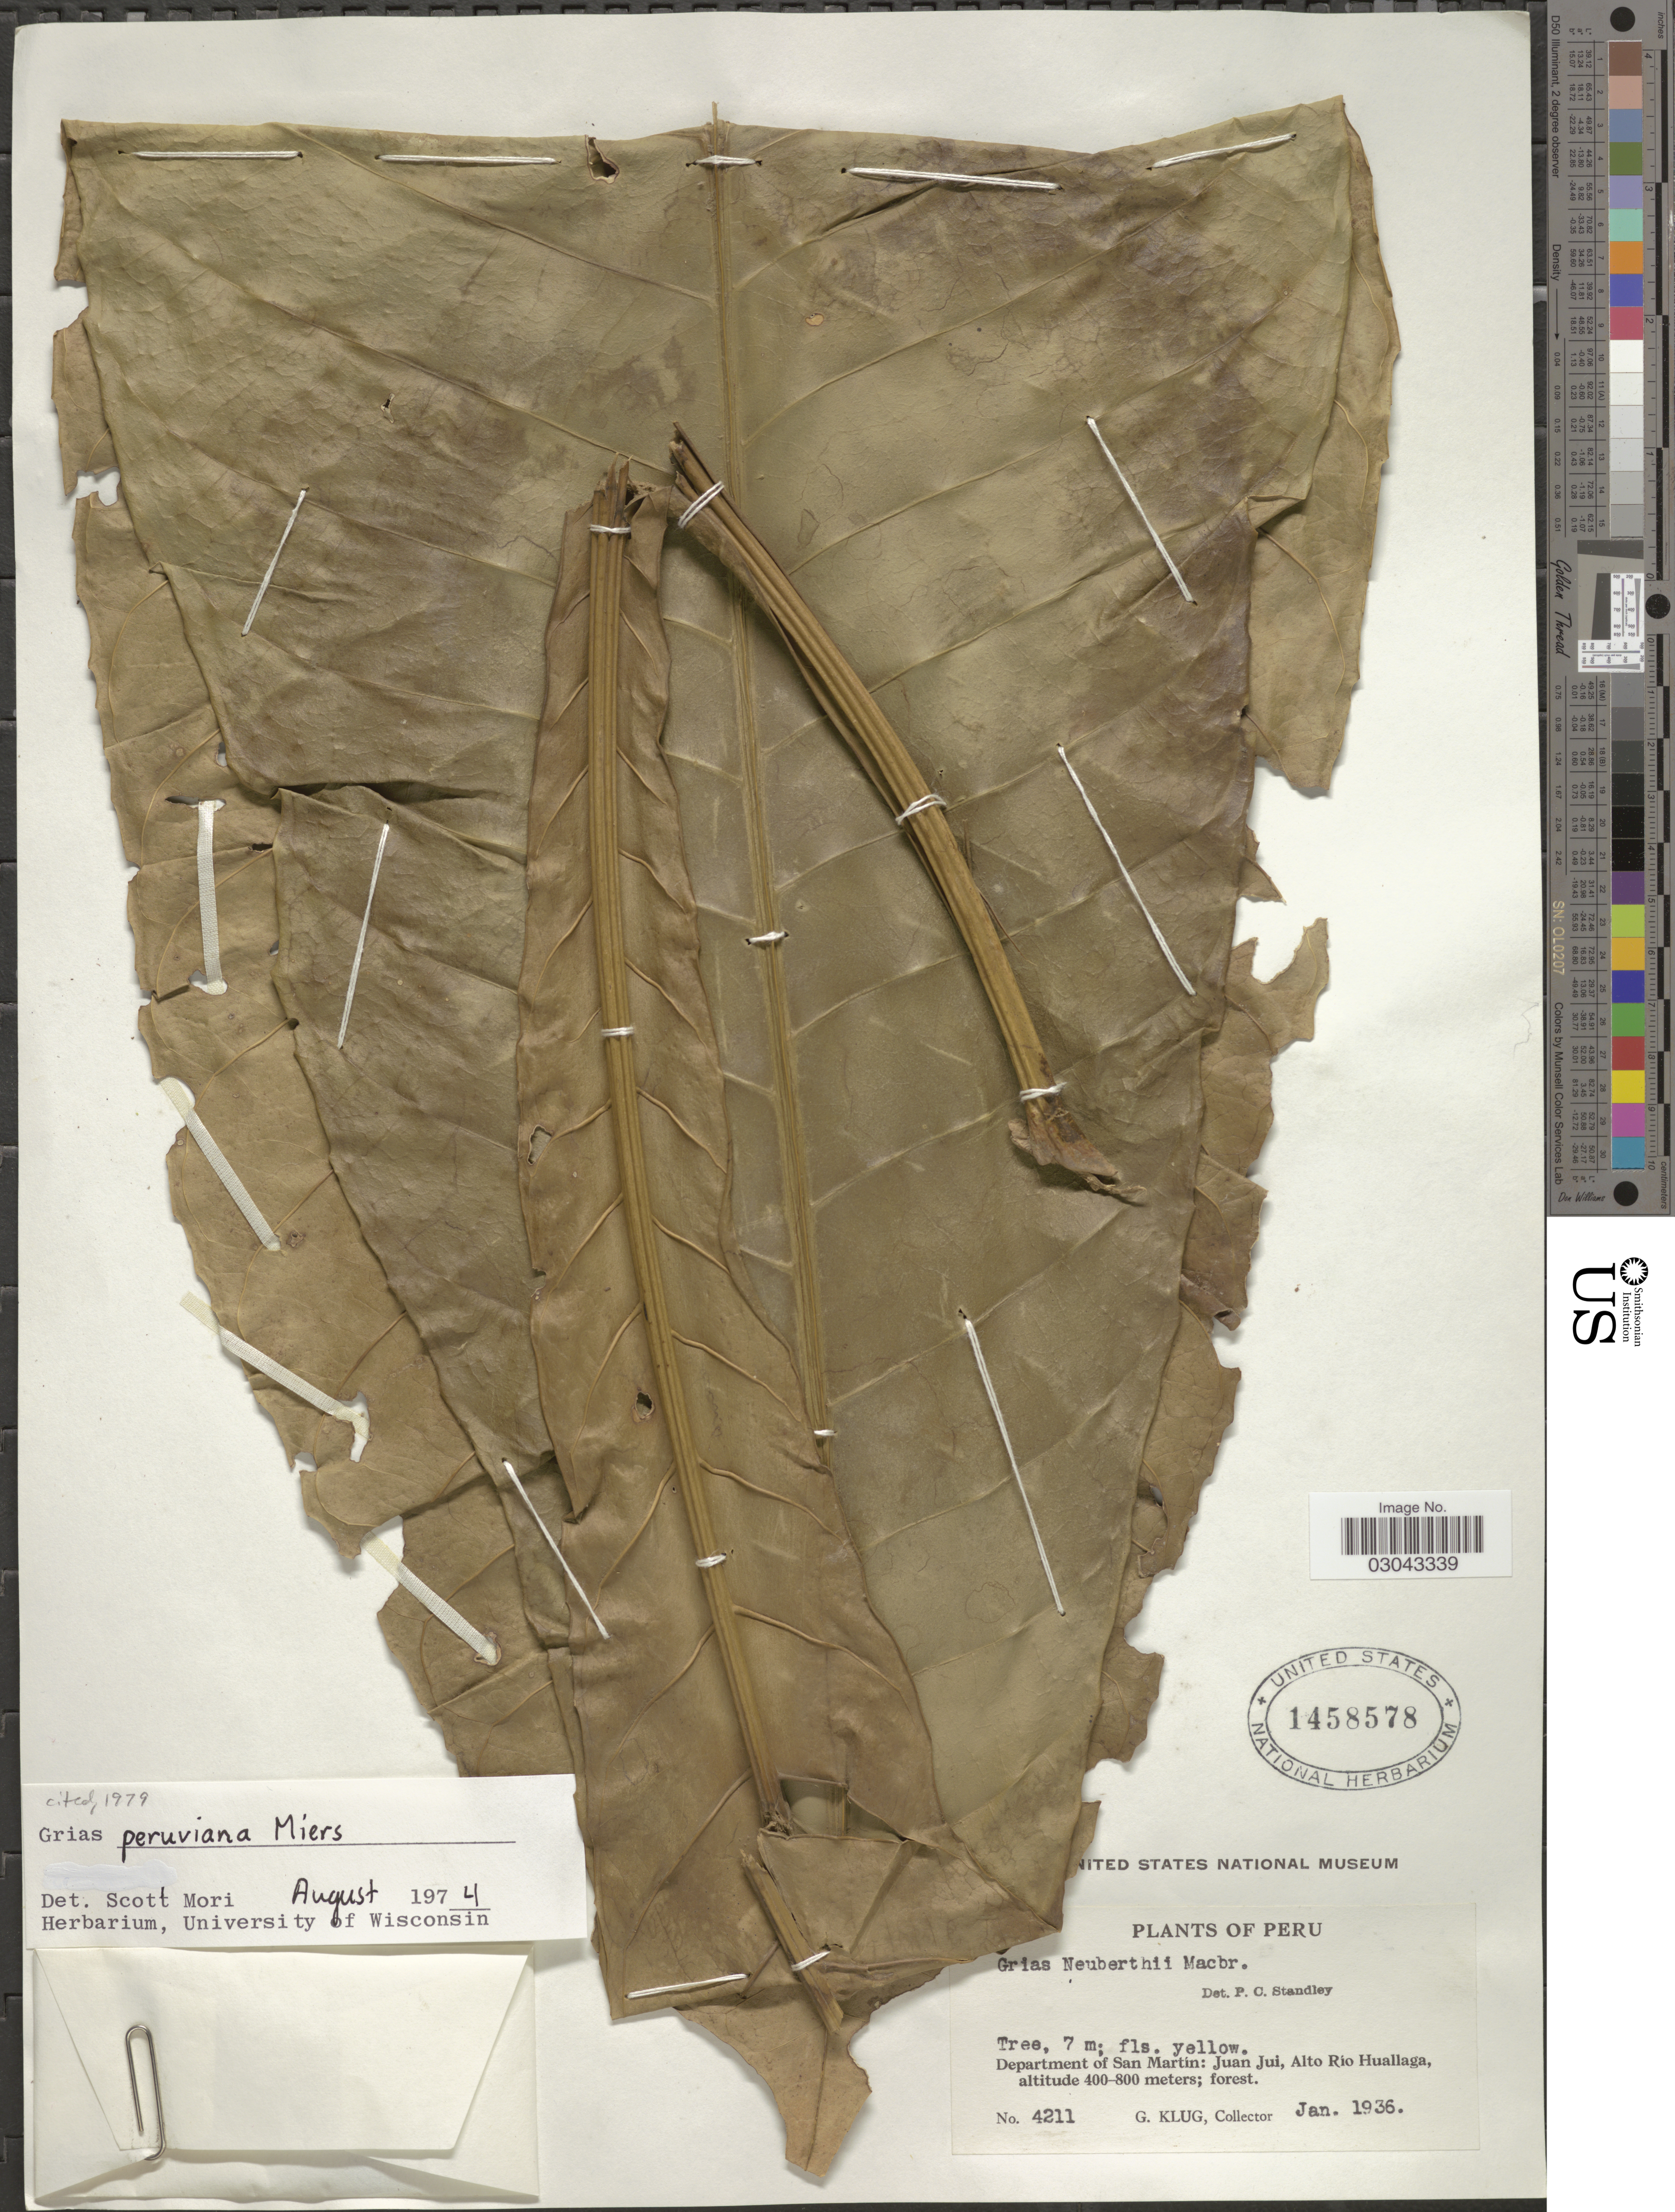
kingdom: Plantae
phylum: Tracheophyta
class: Magnoliopsida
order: Ericales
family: Lecythidaceae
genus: Grias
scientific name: Grias peruviana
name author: Miers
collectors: G. Klug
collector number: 4211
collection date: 1936-01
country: Peru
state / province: San Martín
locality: Department of San Martín: Juan Jui, Alto Rio Huallaga.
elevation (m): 400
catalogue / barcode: US 1458578